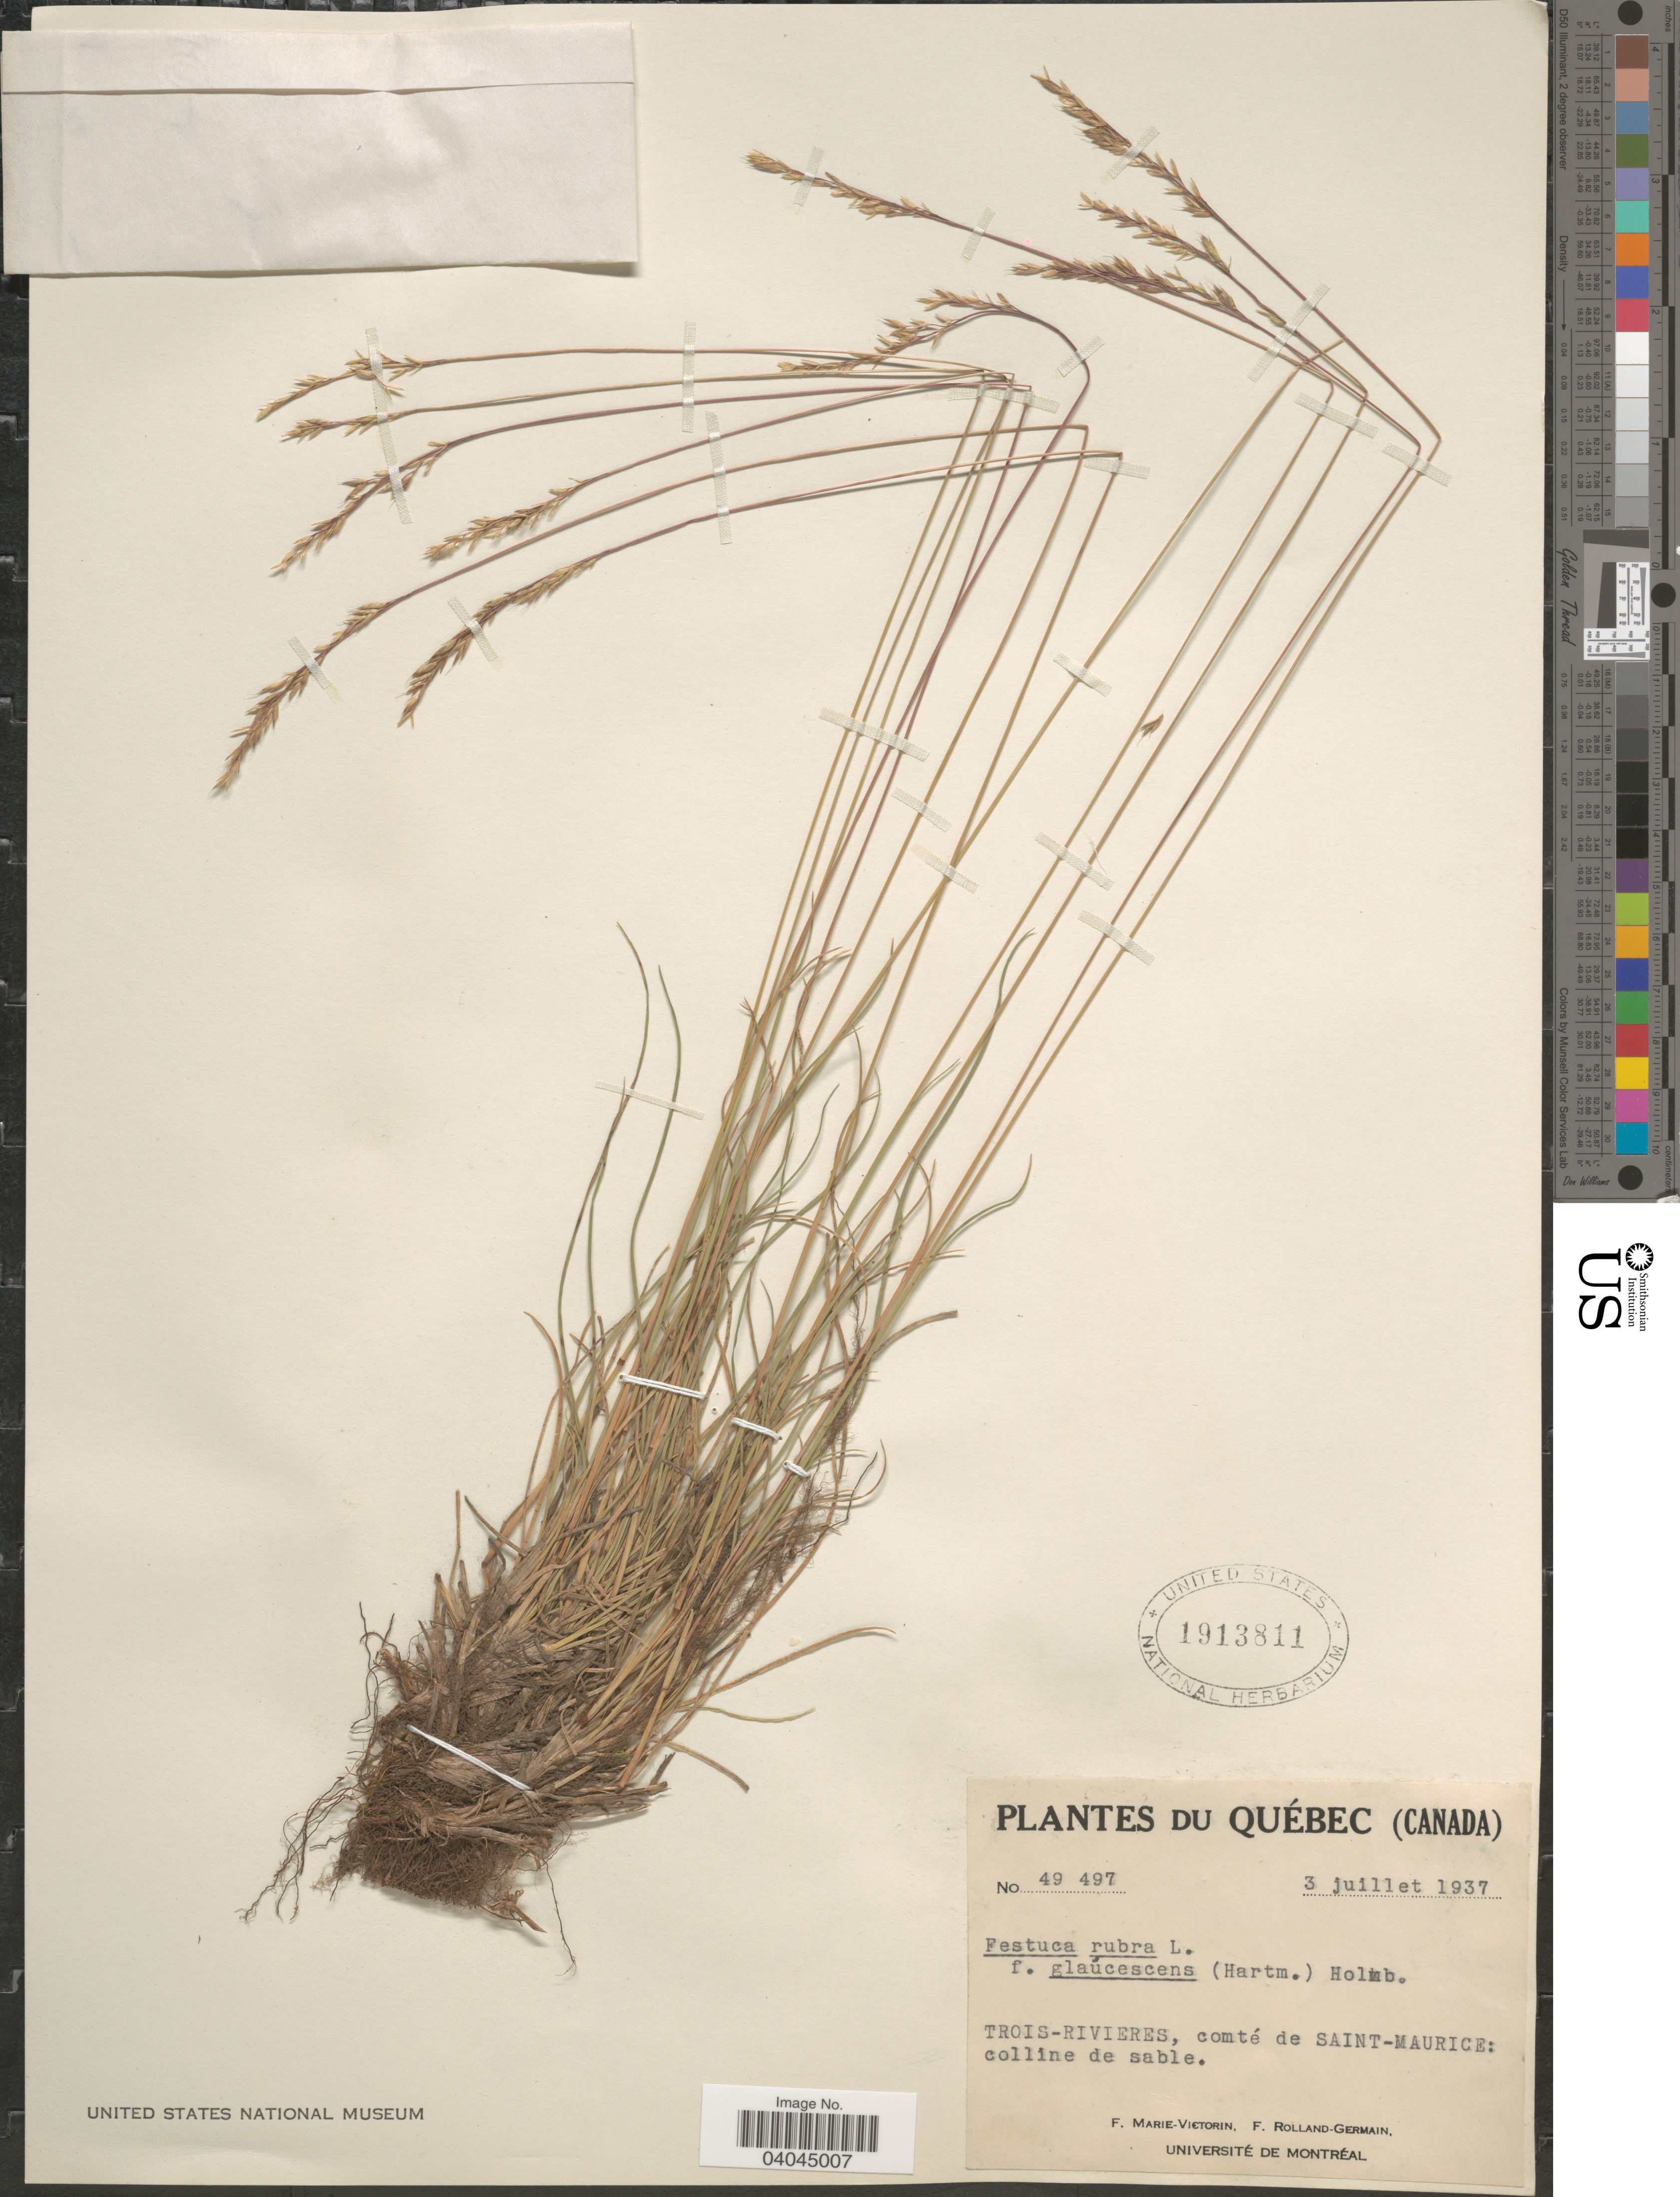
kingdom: Plantae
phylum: Tracheophyta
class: Liliopsida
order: Poales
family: Poaceae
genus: Festuca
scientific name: Festuca rubra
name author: L.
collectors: F. Marie-Victorin & Rolland-Germain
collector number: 49497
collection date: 1937-07-03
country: Canada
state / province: Quebec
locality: Trois-Rivieres, comté de Saint-Maurice: colline de sable.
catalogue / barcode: US 1913811